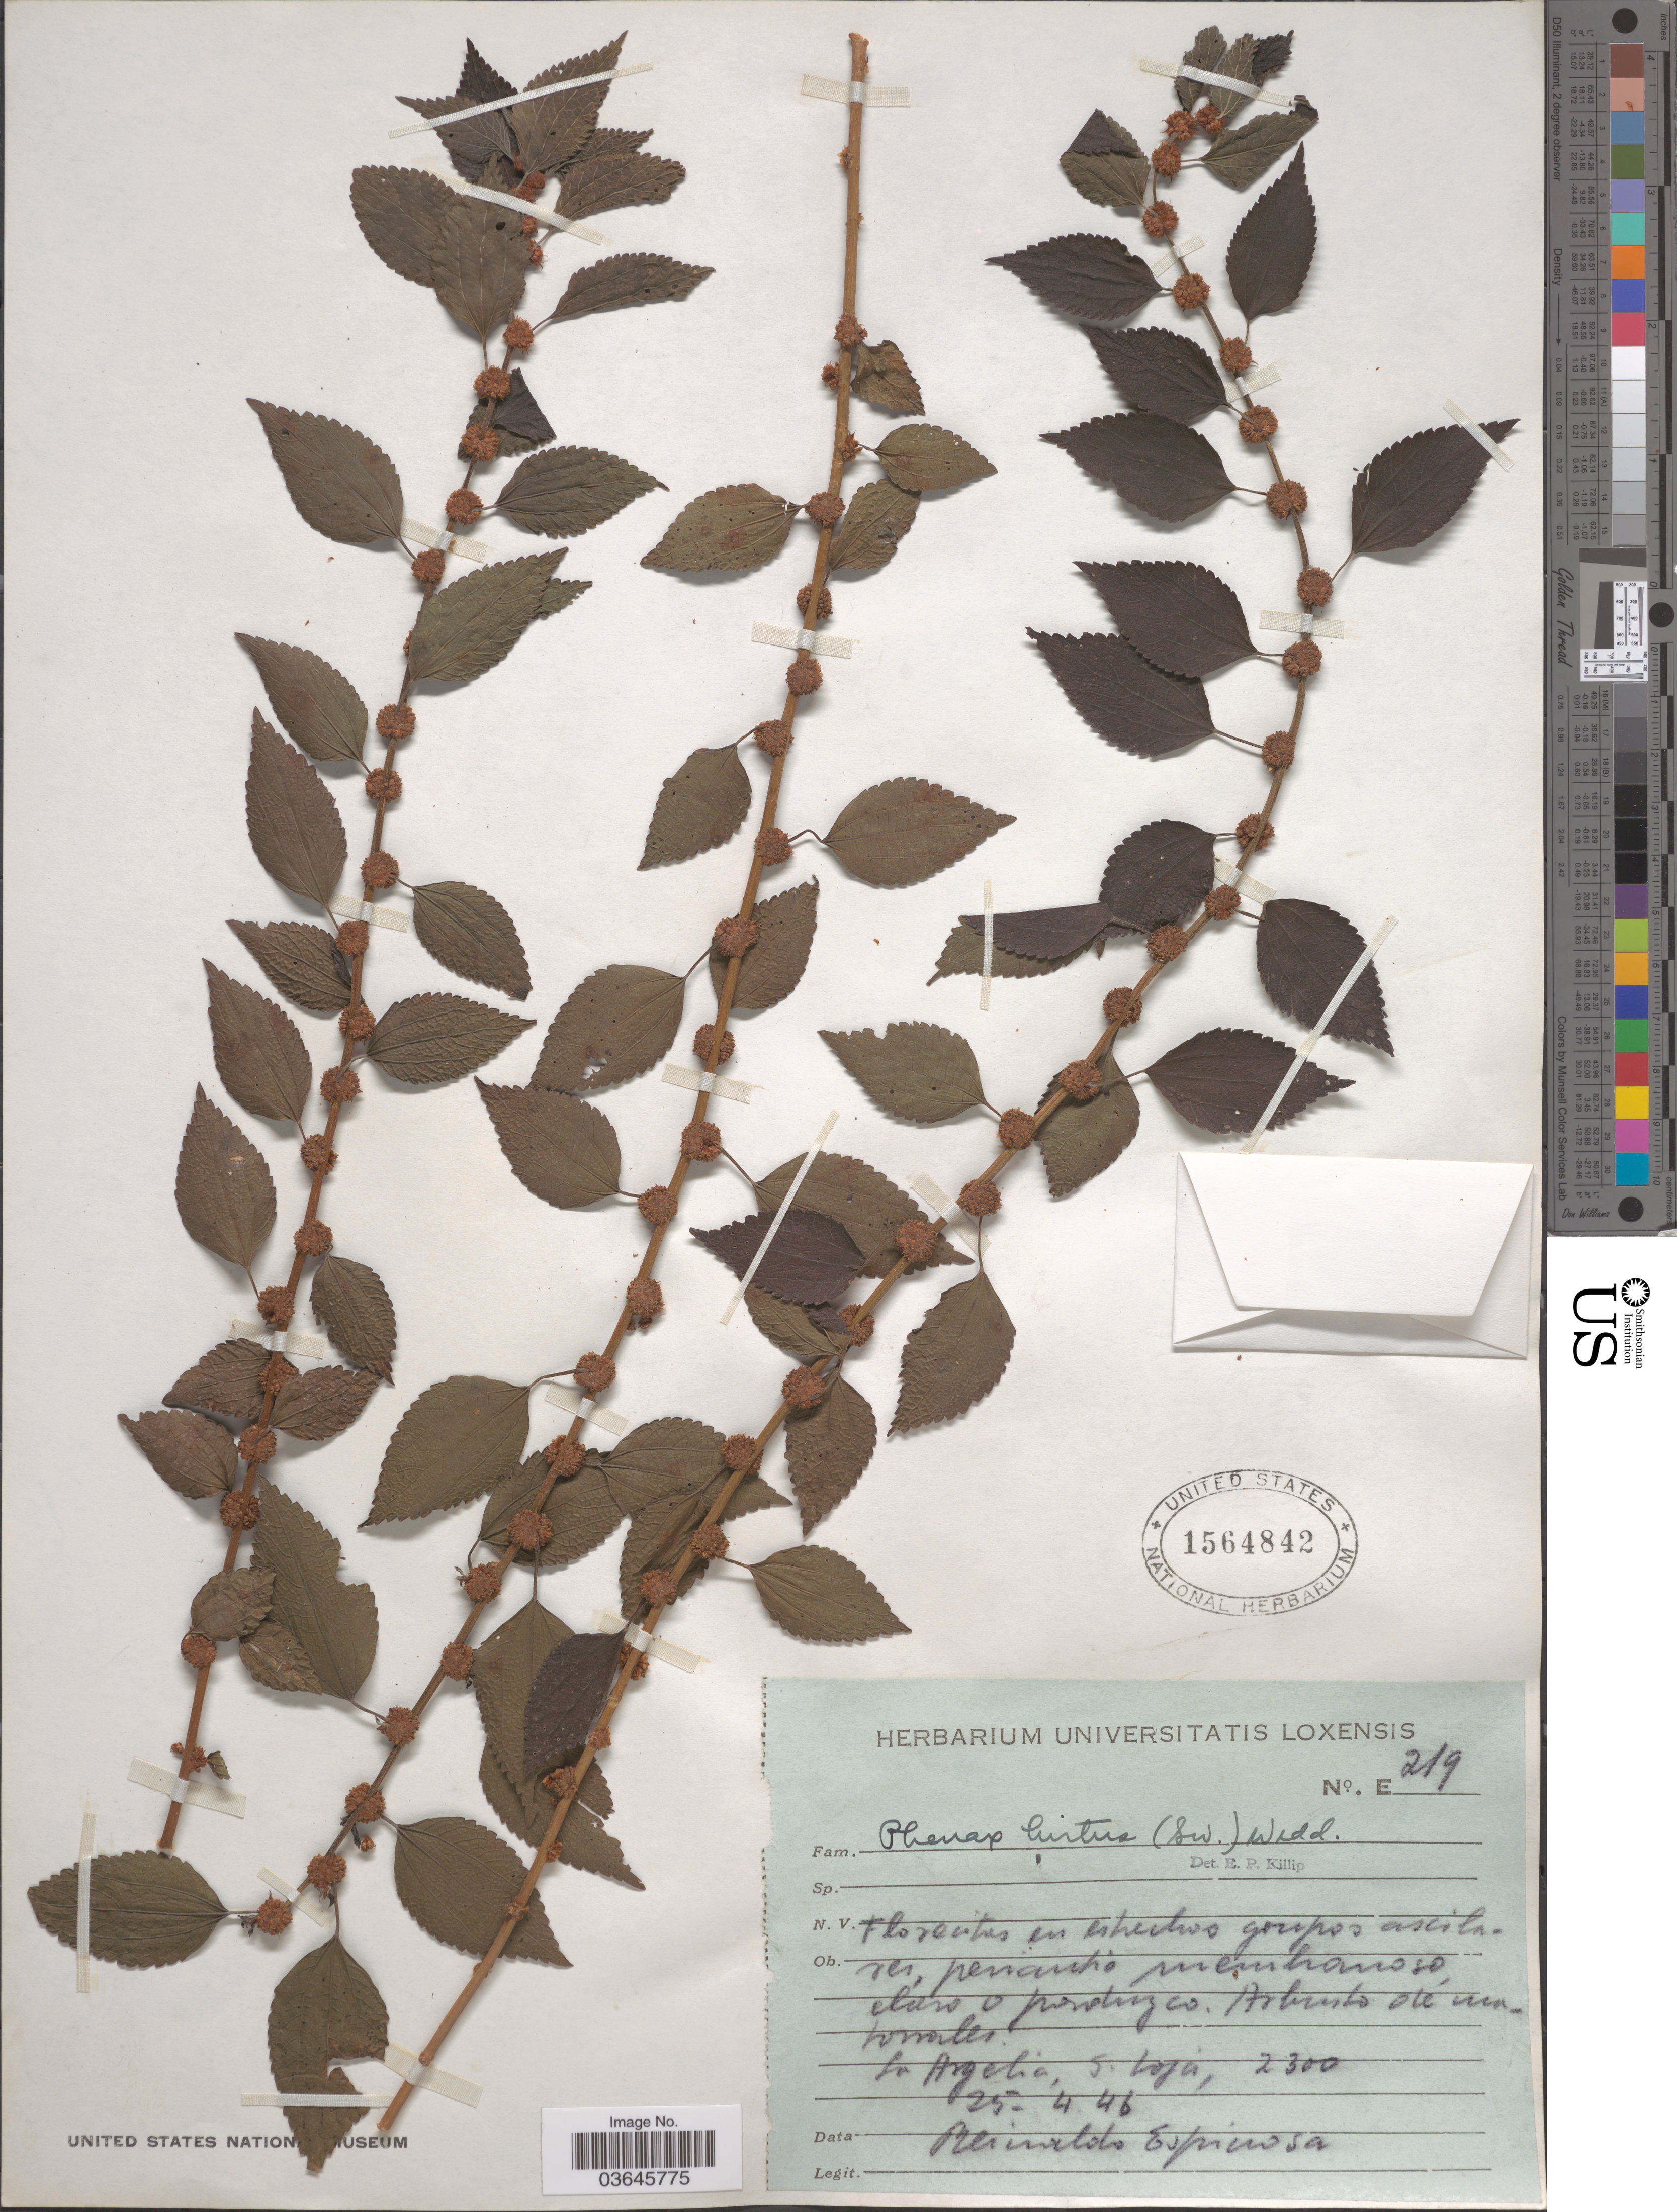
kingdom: Plantae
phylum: Tracheophyta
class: Magnoliopsida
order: Rosales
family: Urticaceae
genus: Phenax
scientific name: Phenax hirtus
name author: (Sw.) Wedd.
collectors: R. Espinosa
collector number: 219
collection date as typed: Transcribed d/m/y: 25/4/46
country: Ecuador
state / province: Loja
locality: La Argelia, S. Loja.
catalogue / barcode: US 1564842